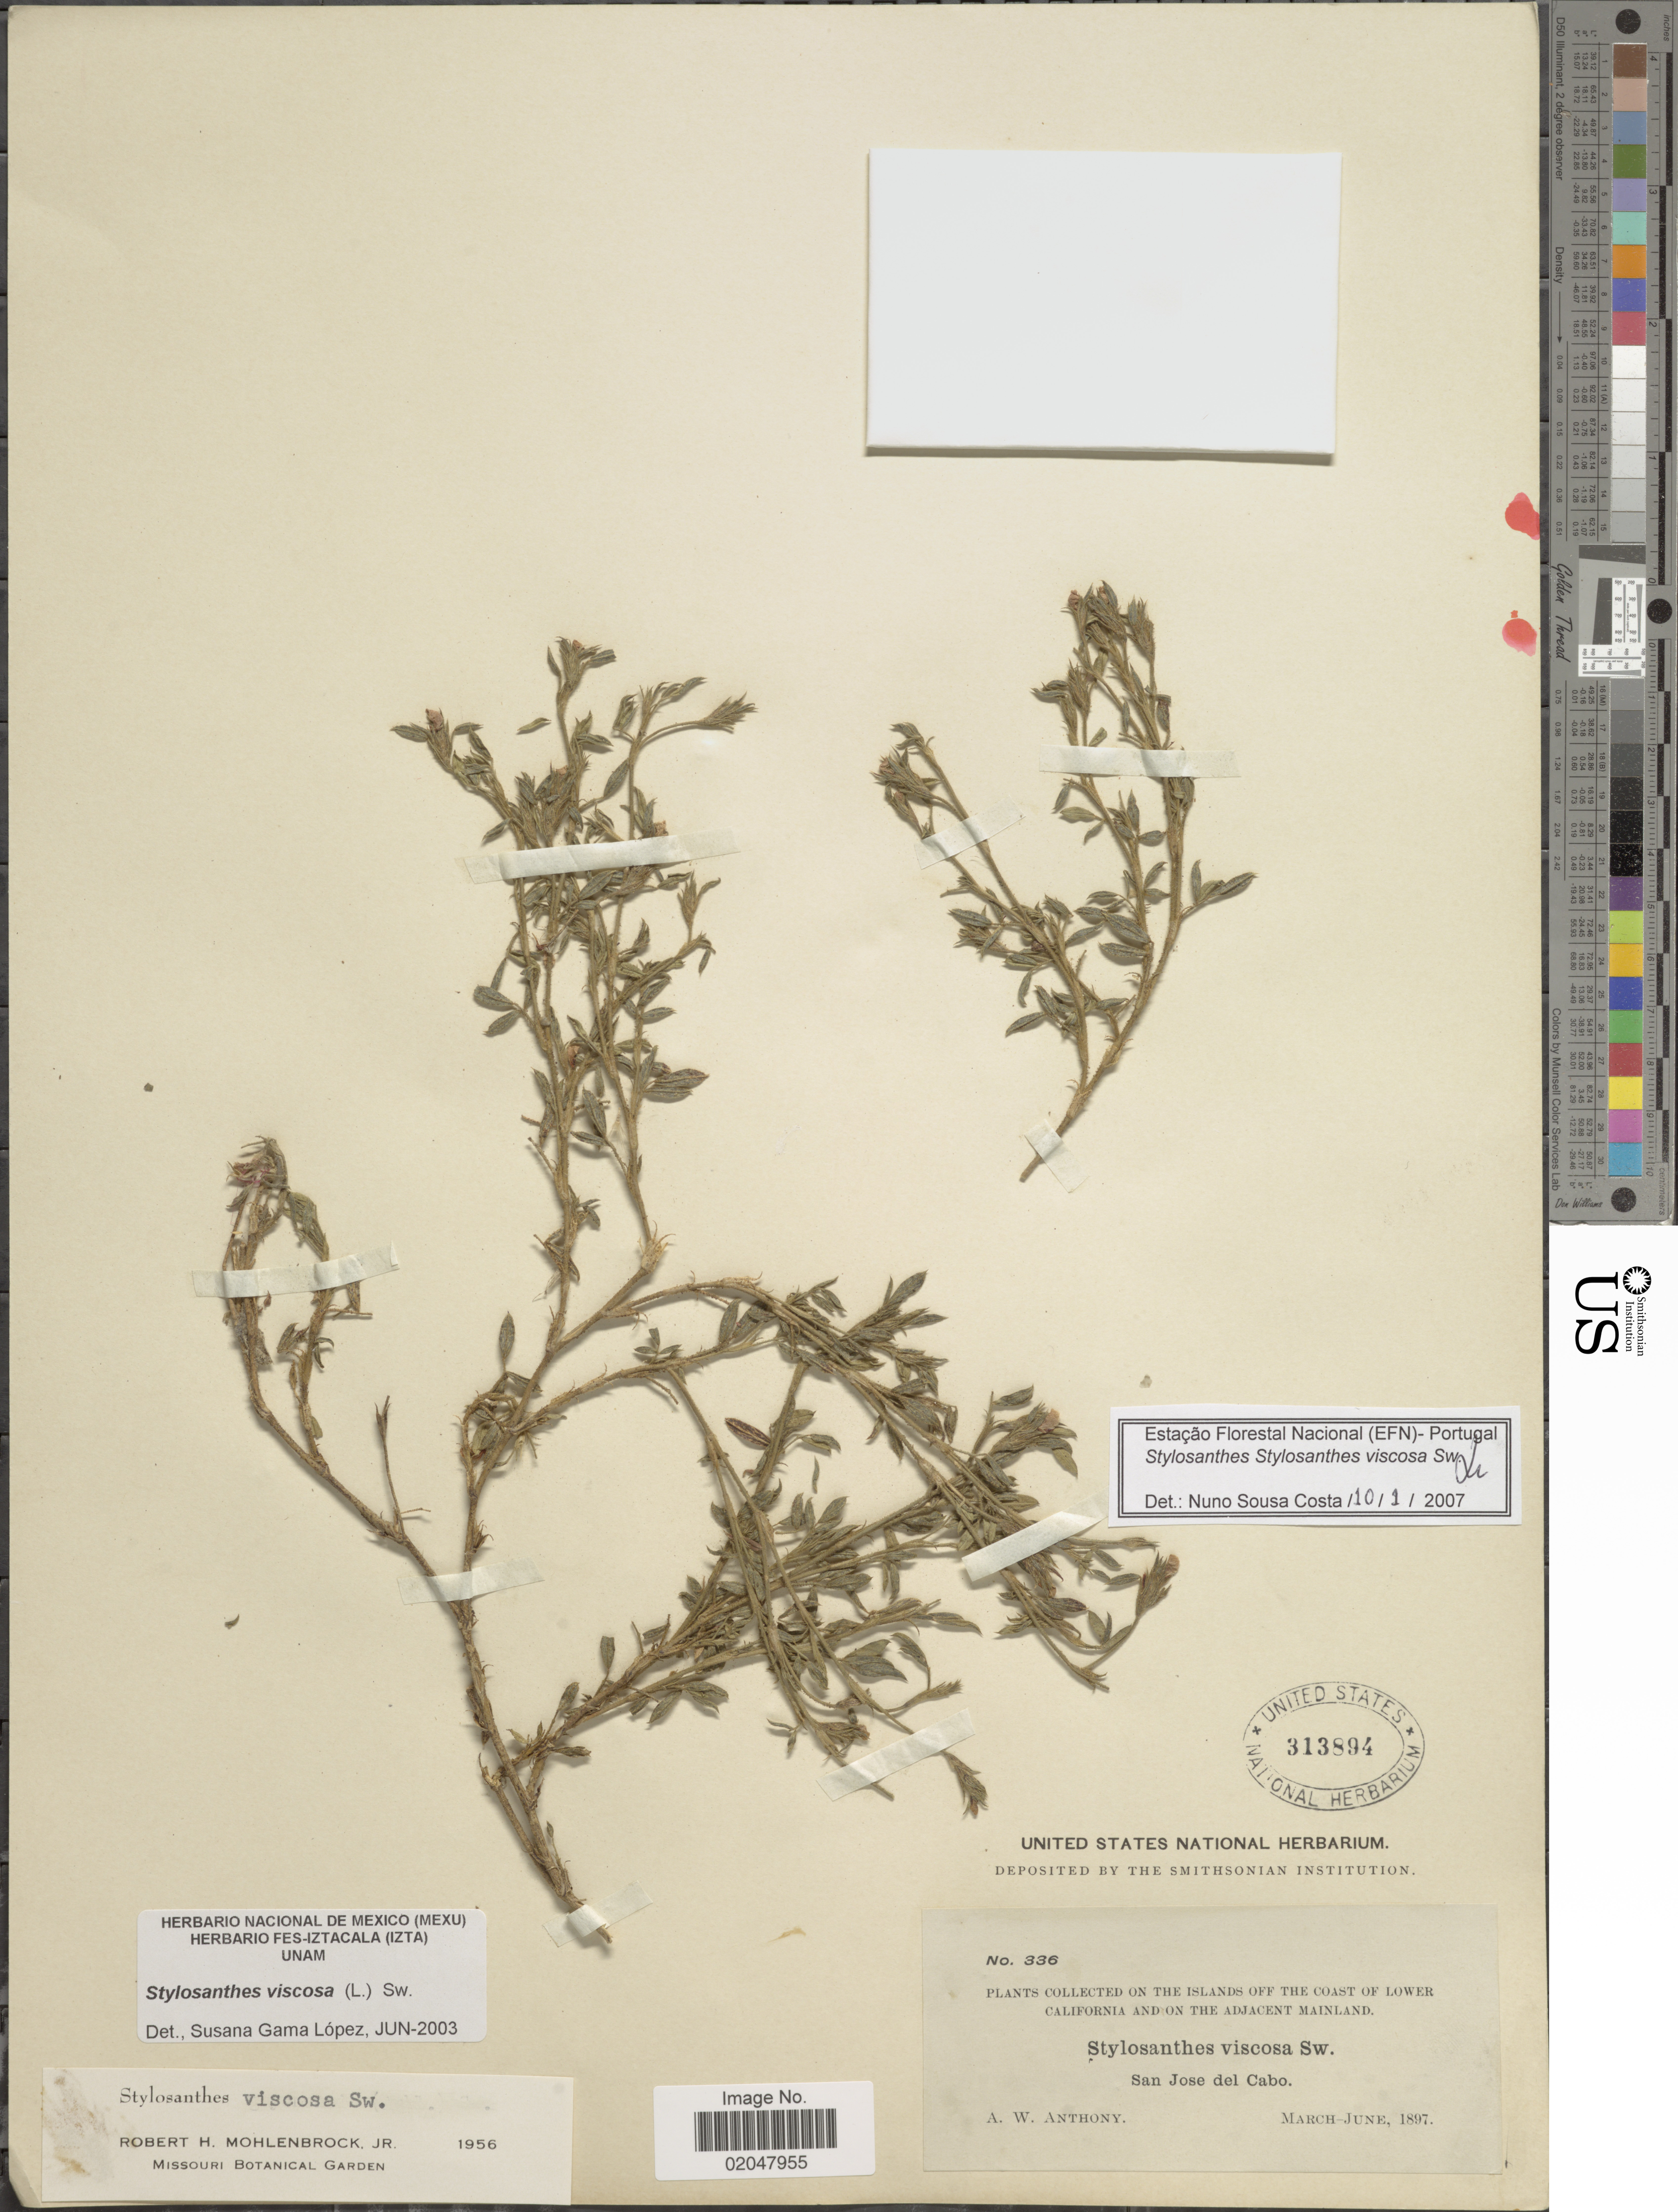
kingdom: Plantae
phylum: Tracheophyta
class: Magnoliopsida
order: Fabales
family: Fabaceae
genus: Stylosanthes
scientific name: Stylosanthes viscosa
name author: Sw.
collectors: A. W. Anthony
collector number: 336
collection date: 1897-03/1897-06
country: Mexico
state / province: Baja California Sur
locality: The Islands off the coast of Lower California and on adjacent mainland. San Jose del Cabo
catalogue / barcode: US 313894